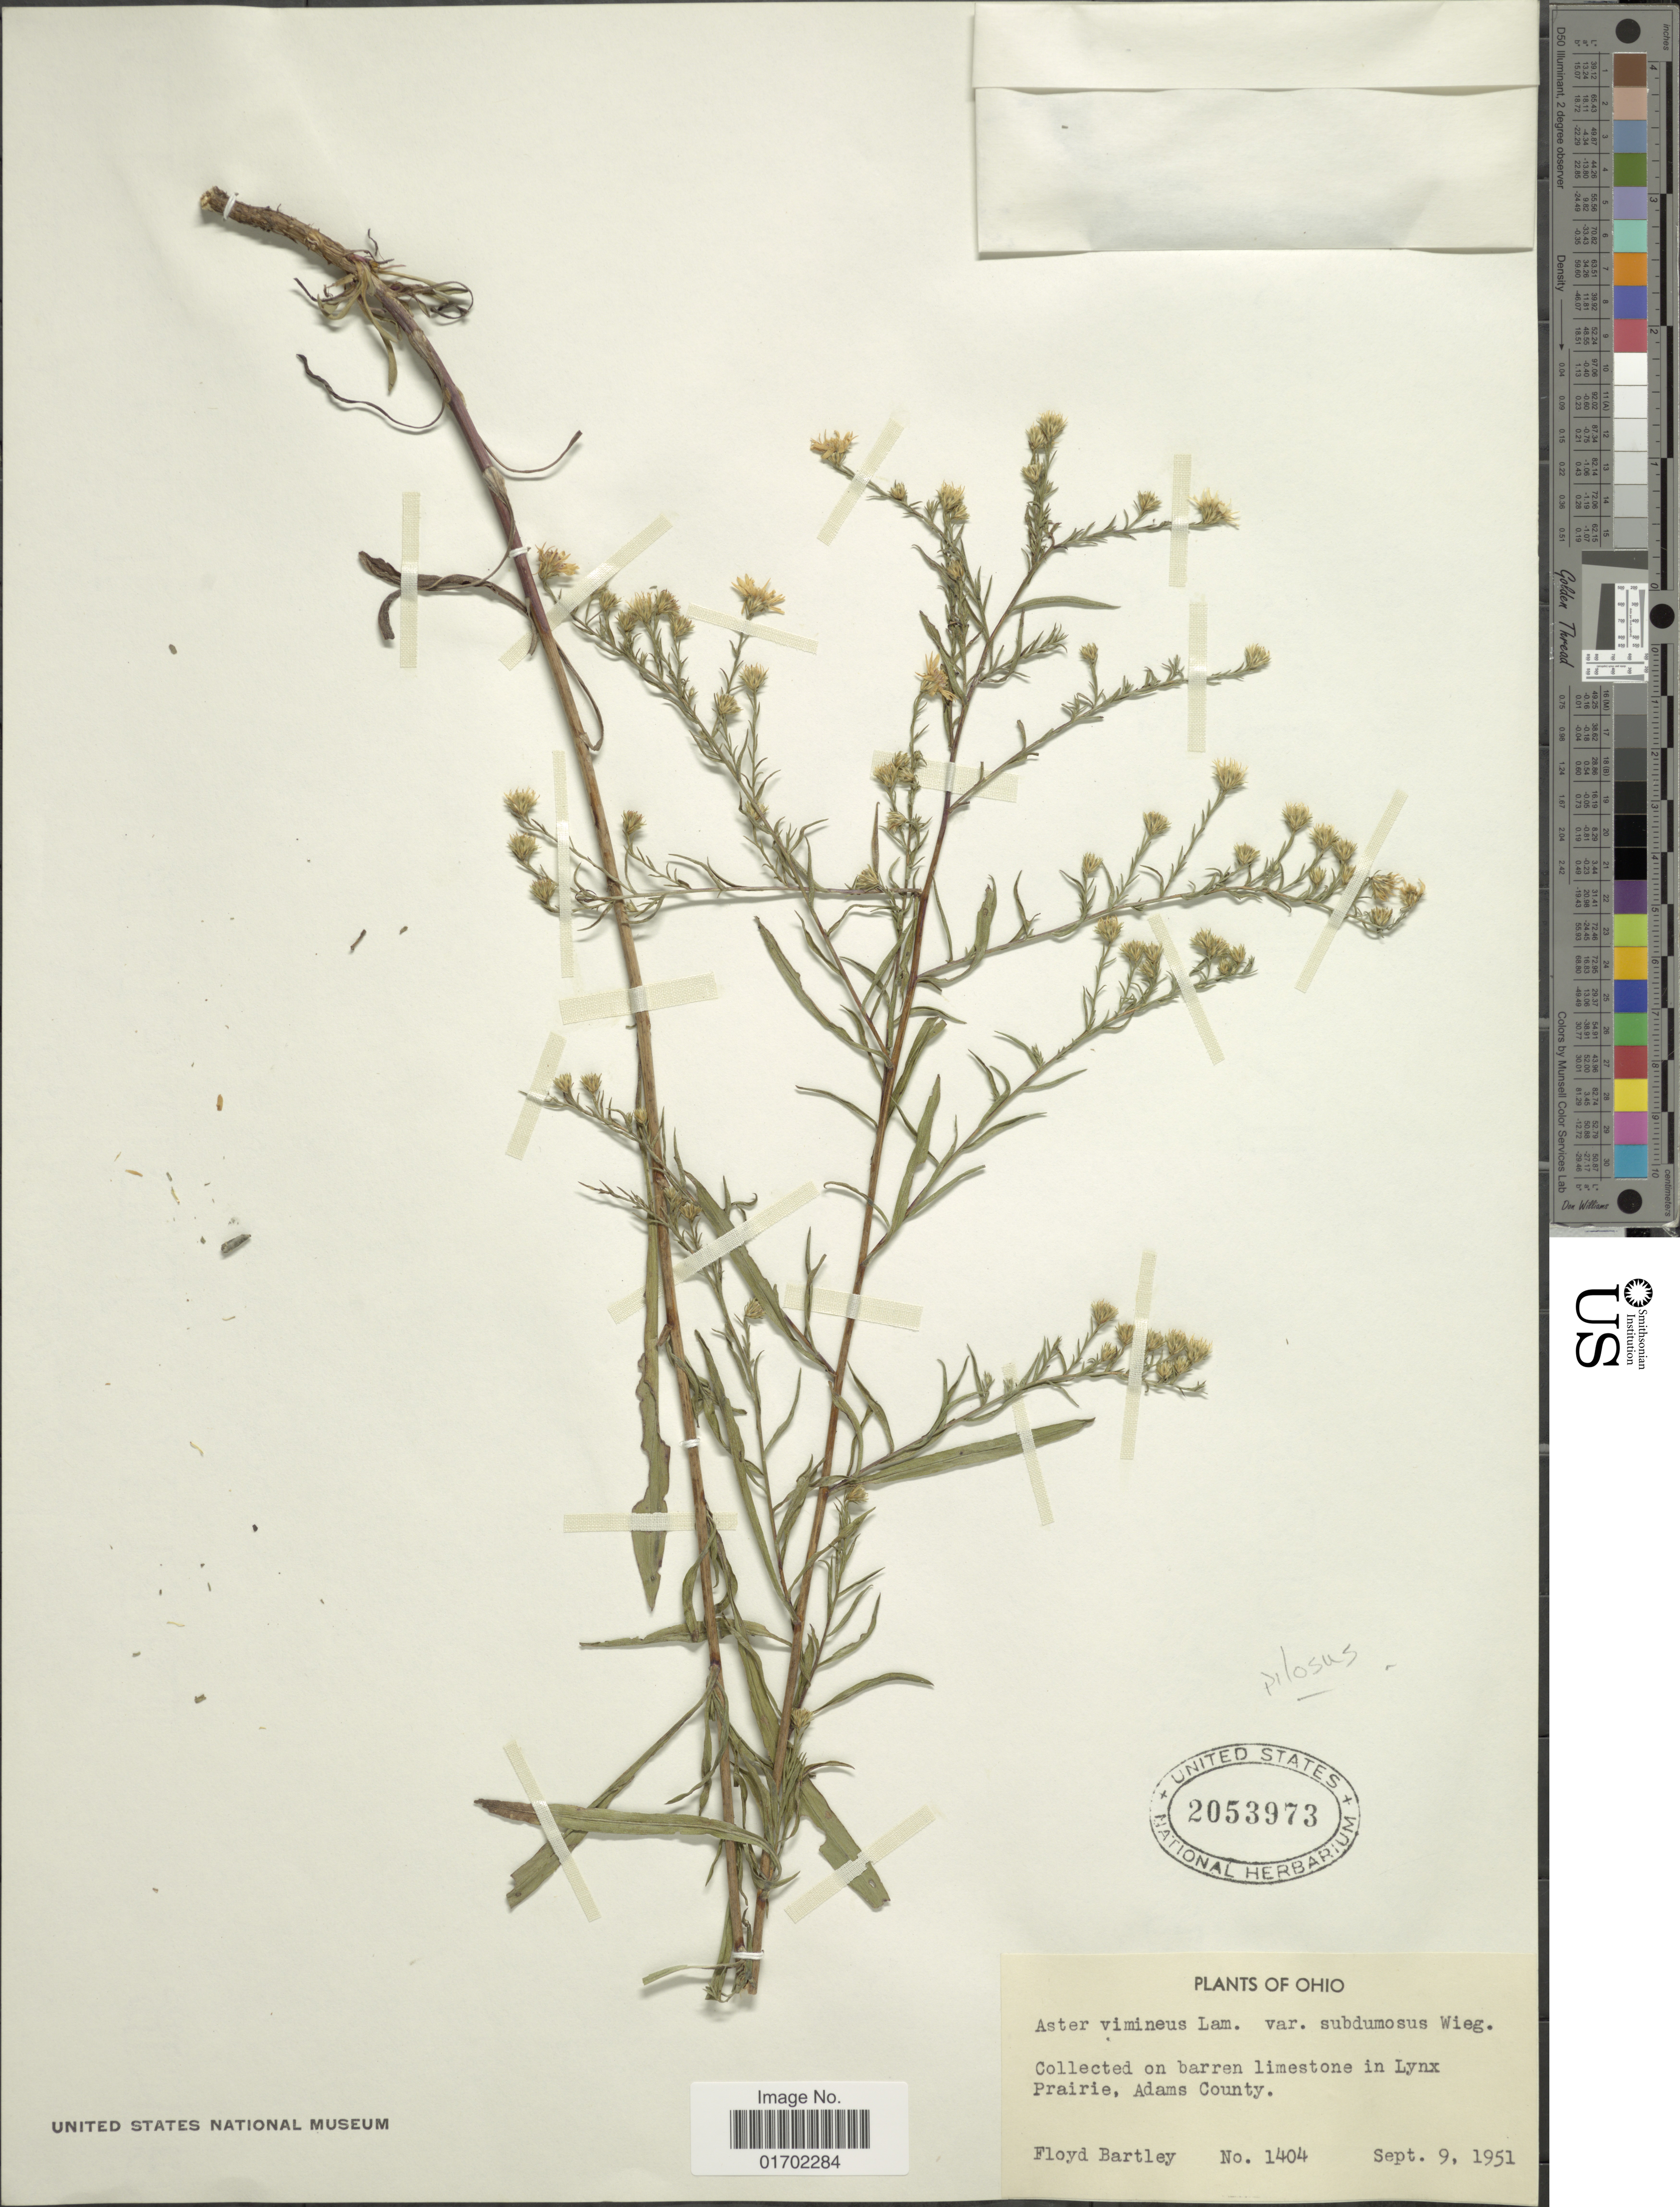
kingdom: Plantae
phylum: Tracheophyta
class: Magnoliopsida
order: Asterales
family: Asteraceae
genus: Symphyotrichum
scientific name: Symphyotrichum pilosum var. pilosum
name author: (Willd.) G.L. Nesom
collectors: F. Bartley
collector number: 1404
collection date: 1951-09-09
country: United States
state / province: Ohio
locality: Lynx Prairie, Adams County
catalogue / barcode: US 2053973